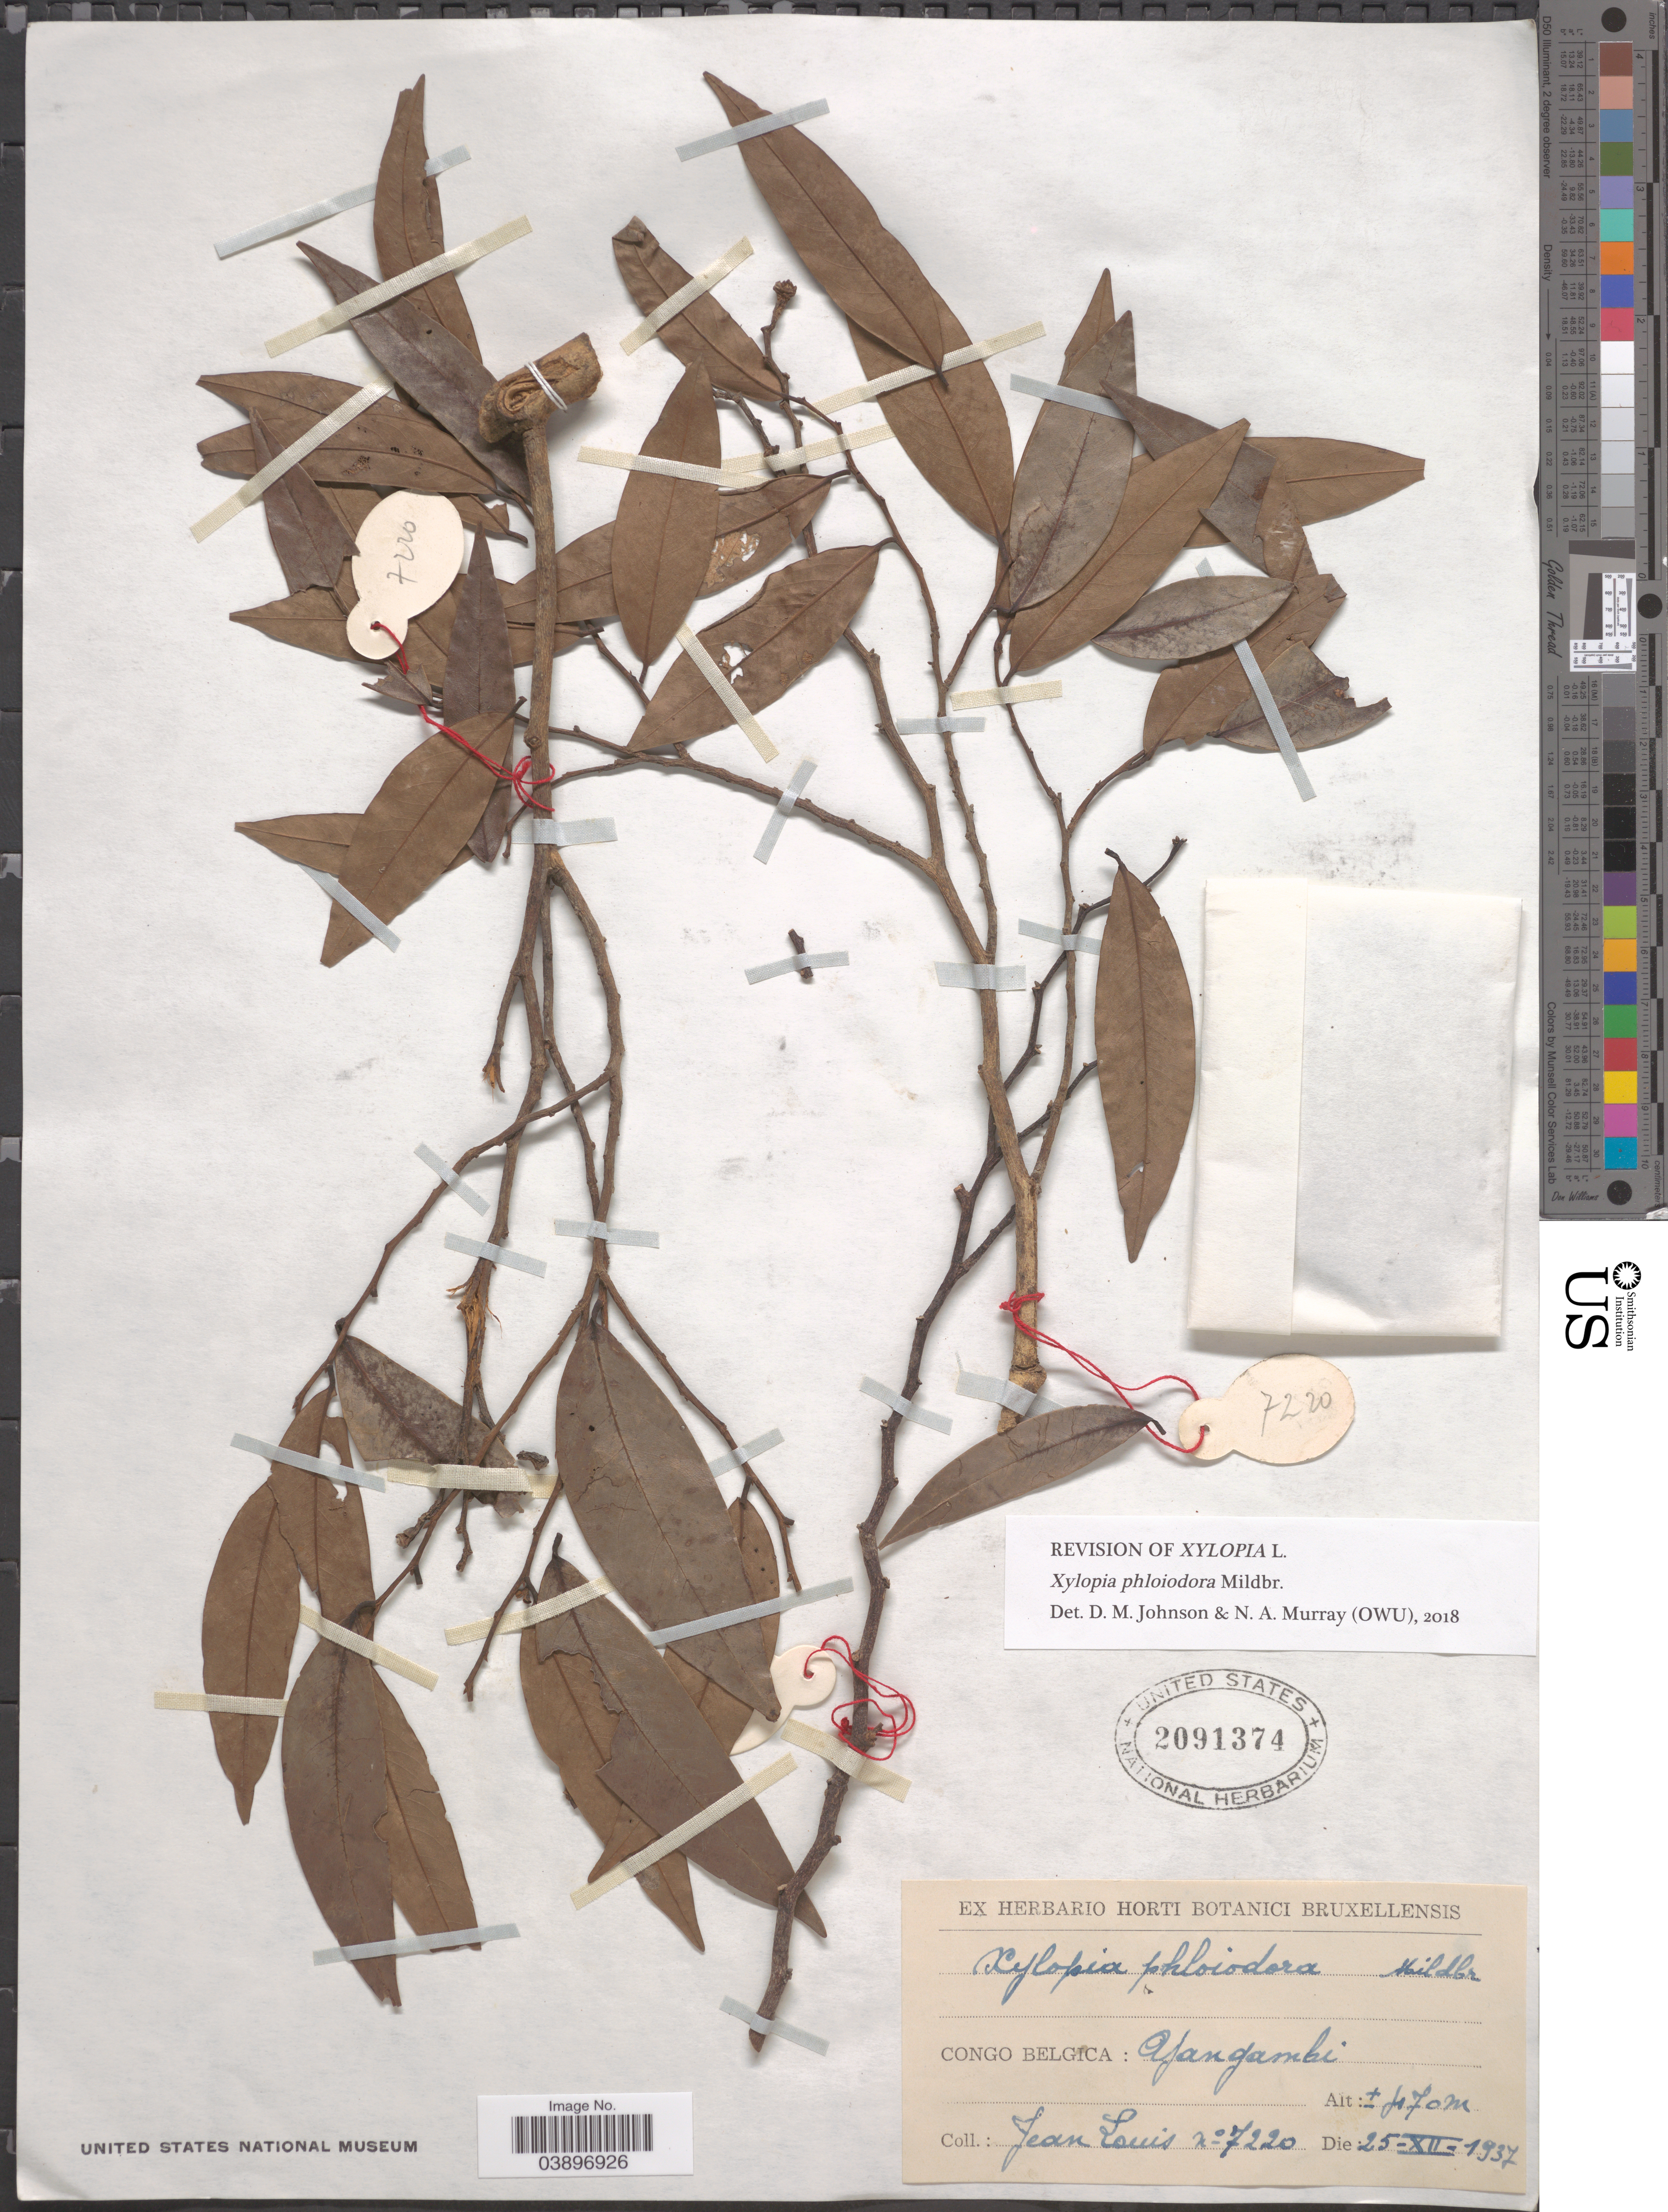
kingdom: Plantae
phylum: Tracheophyta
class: Magnoliopsida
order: Magnoliales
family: Annonaceae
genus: Xylopia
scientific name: Xylopia phloiodora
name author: Mildbr.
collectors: J. Louis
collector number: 7220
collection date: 1937-12-25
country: Congo, Democratic Republic of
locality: Congo Belgica: Yangambi.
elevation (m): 470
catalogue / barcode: US 2091374